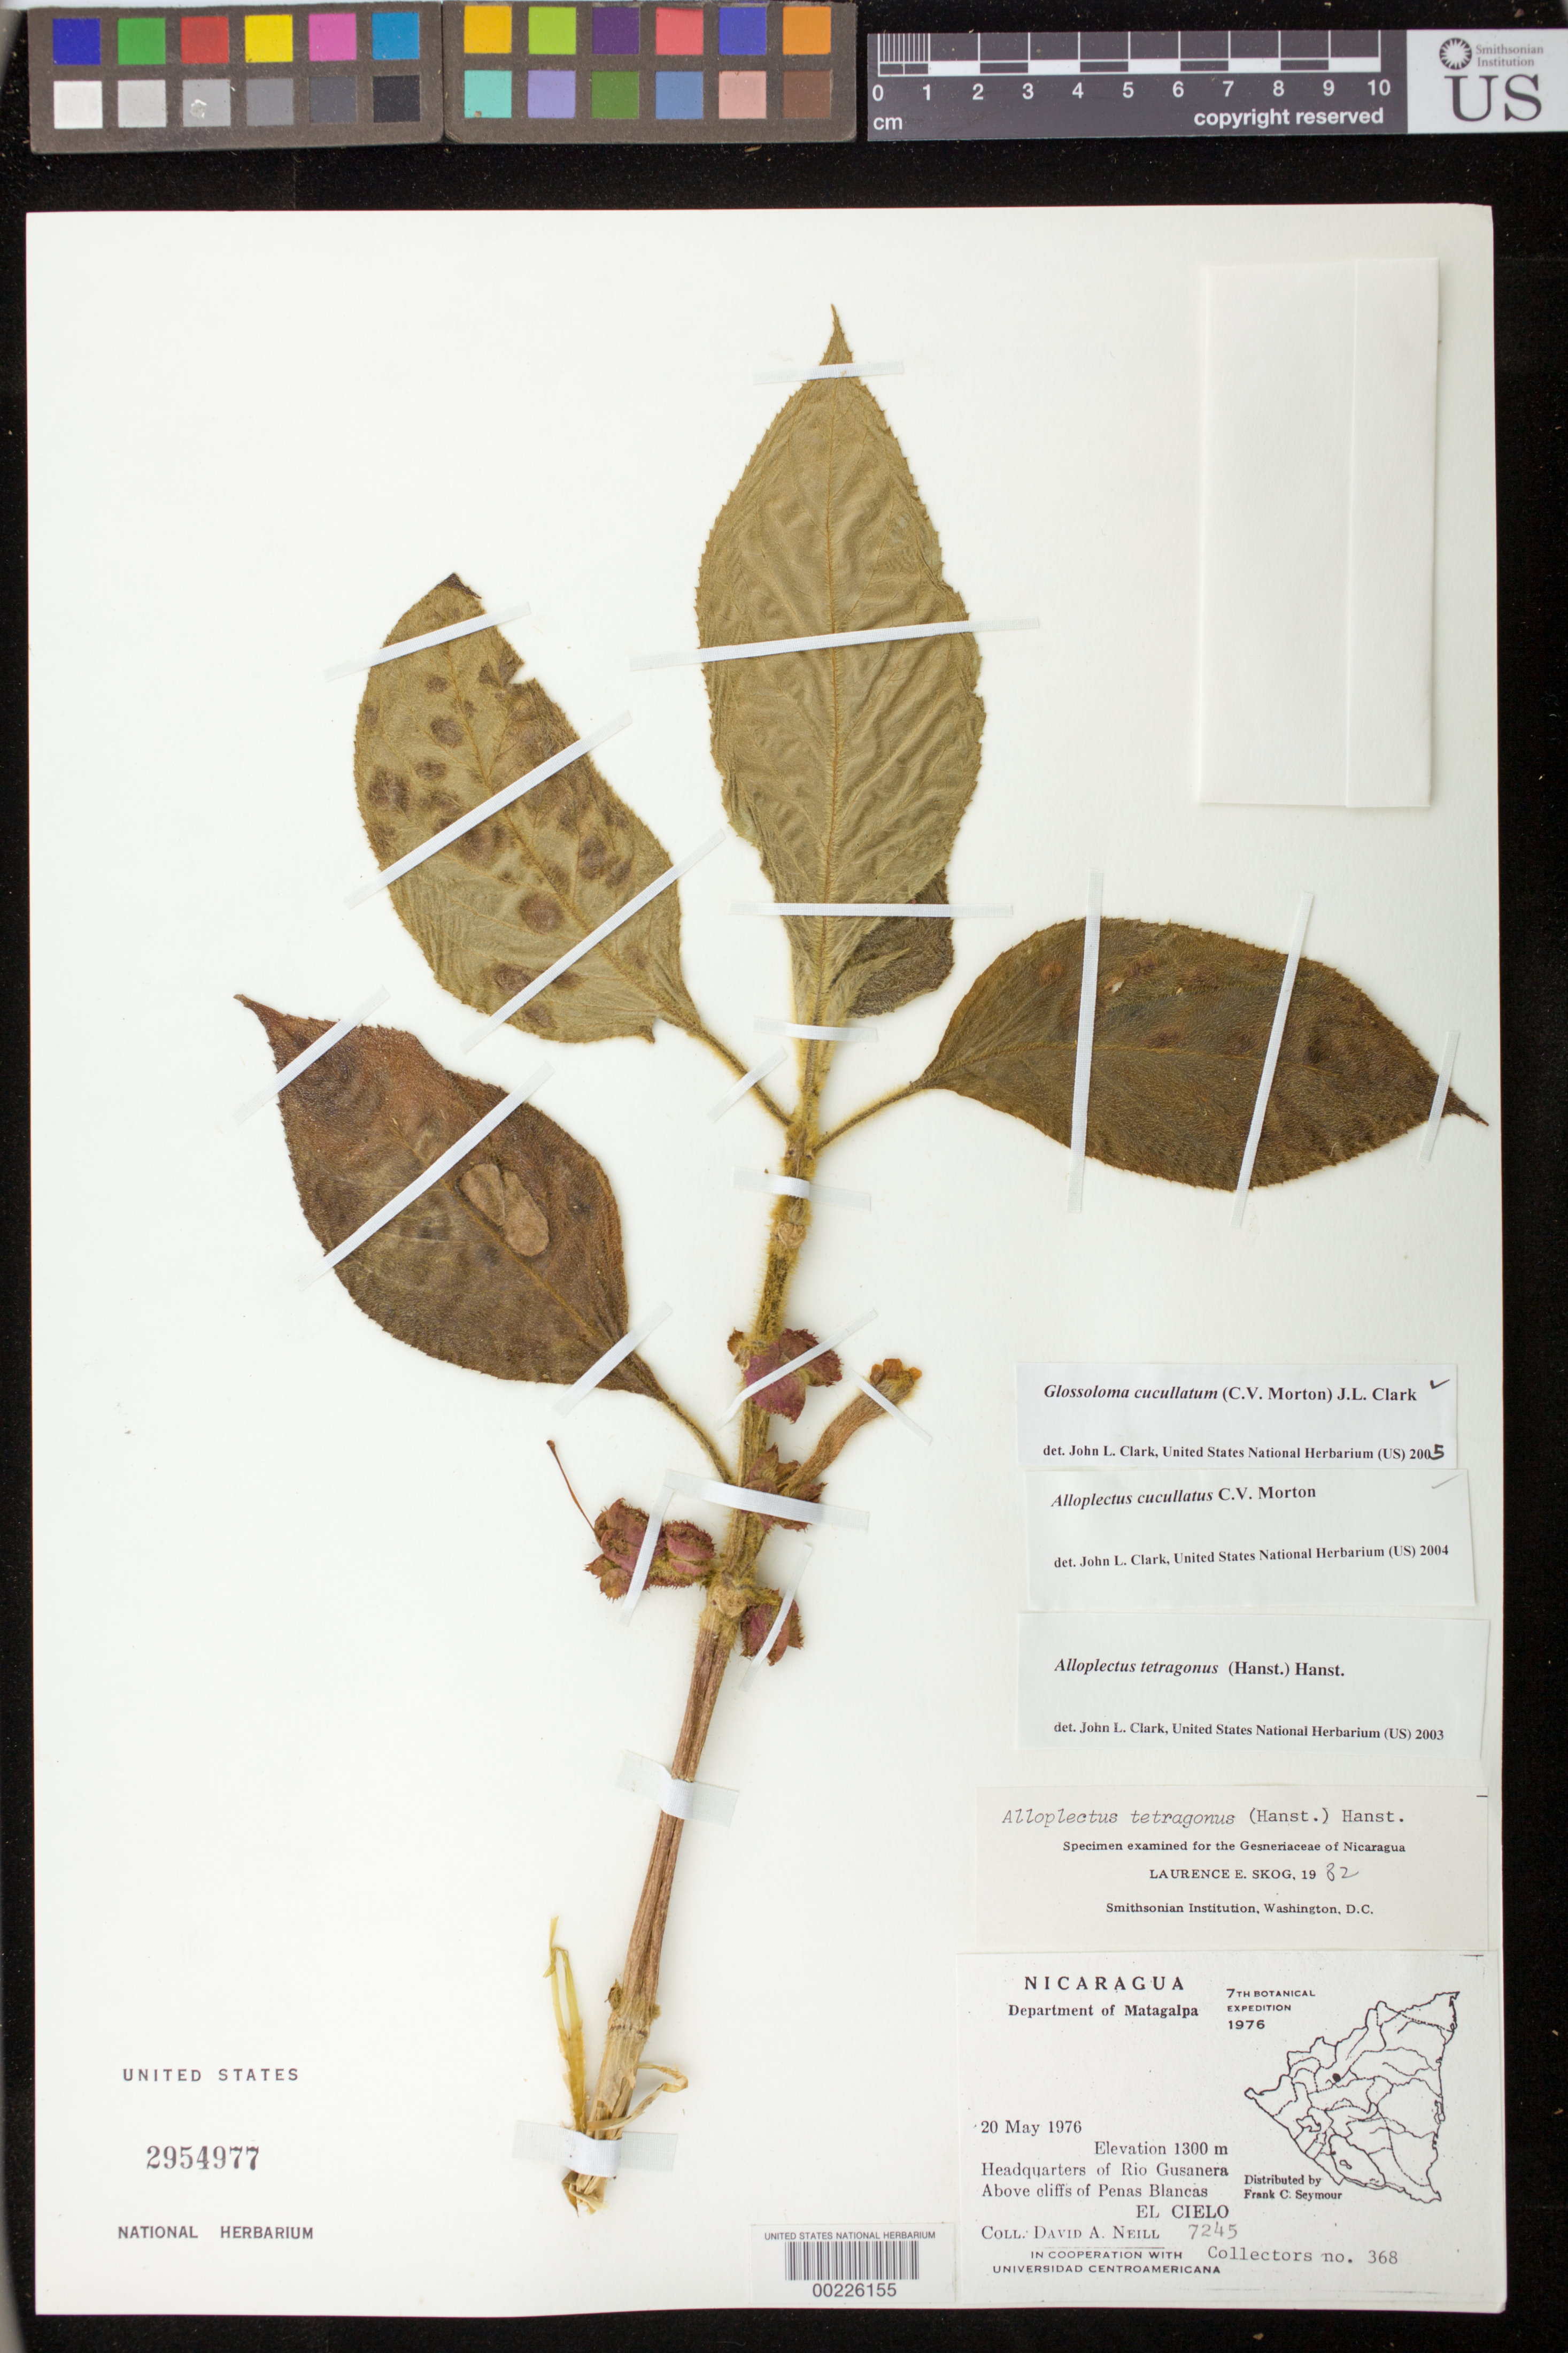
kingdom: Plantae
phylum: Tracheophyta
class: Magnoliopsida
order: Lamiales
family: Gesneriaceae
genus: Glossoloma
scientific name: Glossoloma cucullatum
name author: (C.V. Morton) J.L. Clark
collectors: D. A. Neill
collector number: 368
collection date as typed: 20 May 1976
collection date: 1976-05-20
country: Nicaragua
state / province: Matagalpa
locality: Headquarters of Rio Gusanera, above cliffs of Penas Blancas, El Cielo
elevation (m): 1300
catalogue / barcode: US 2954977